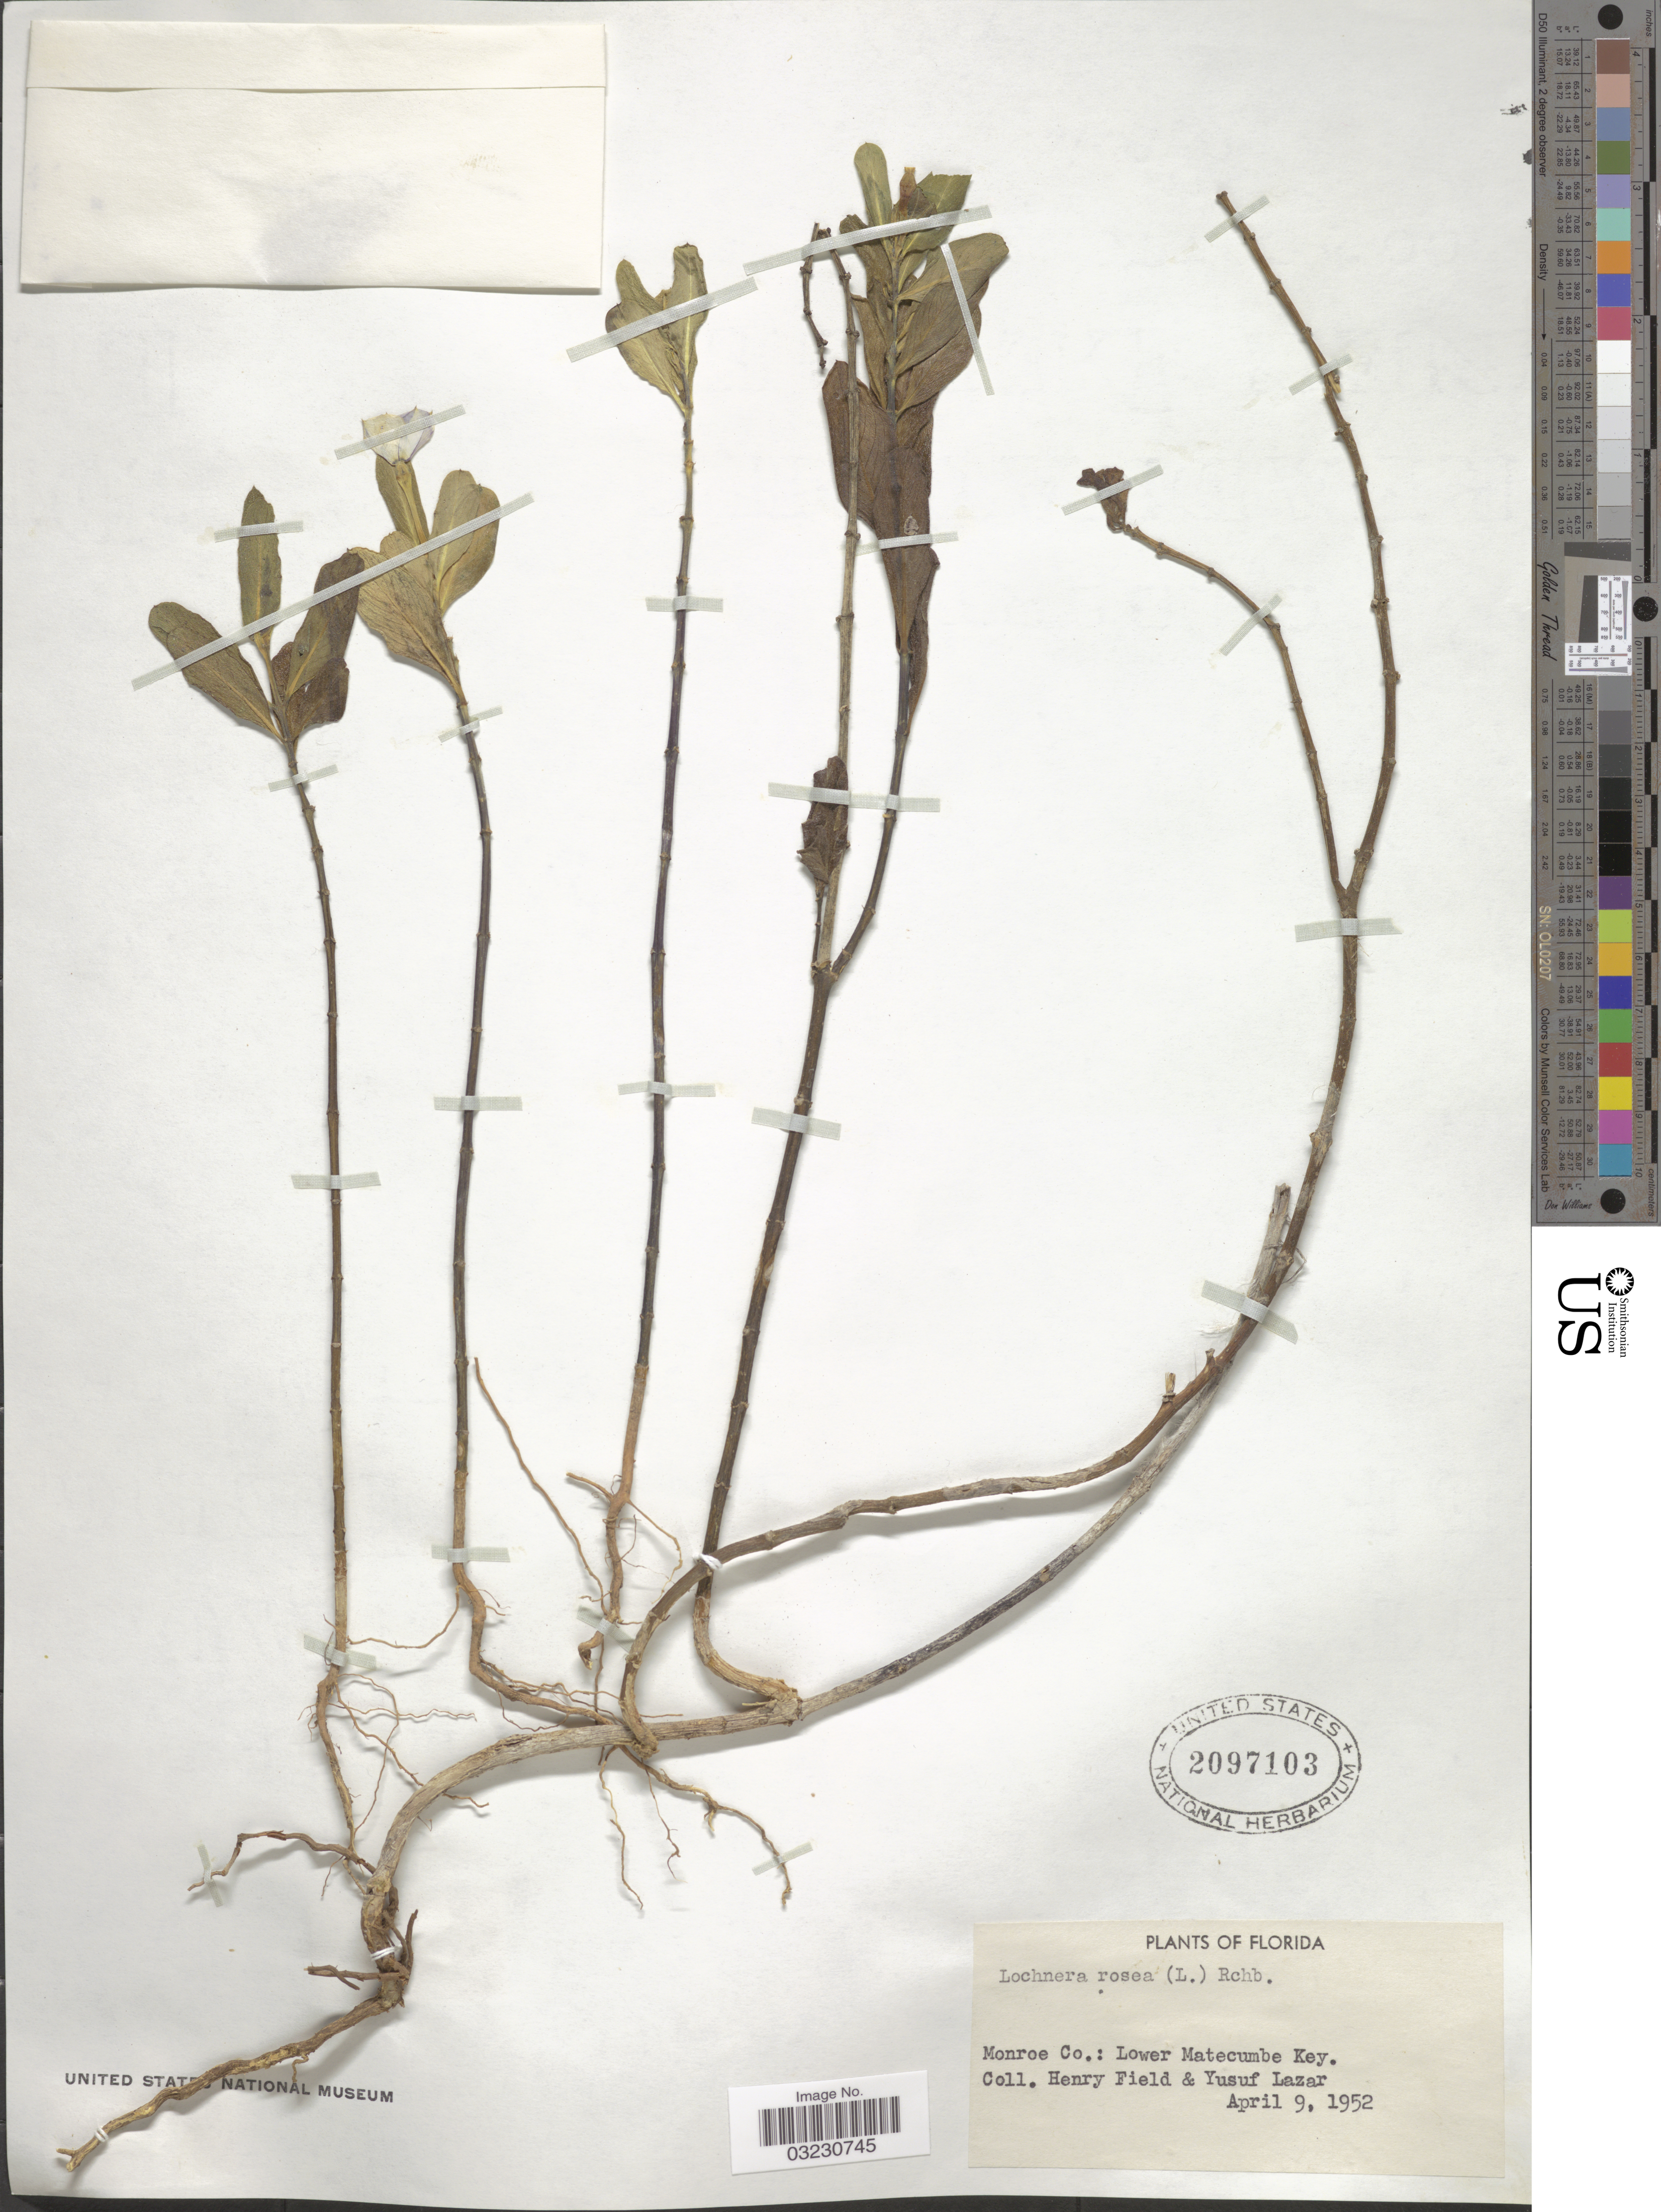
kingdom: Plantae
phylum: Tracheophyta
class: Magnoliopsida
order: Gentianales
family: Apocynaceae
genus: Catharanthus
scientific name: Catharanthus roseus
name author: (L.) G. Don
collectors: H. Field & Y. Lazar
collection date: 1952-04-09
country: United States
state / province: Florida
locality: Monroe Co.: Lower Matecumbe Key.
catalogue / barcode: US 2097103